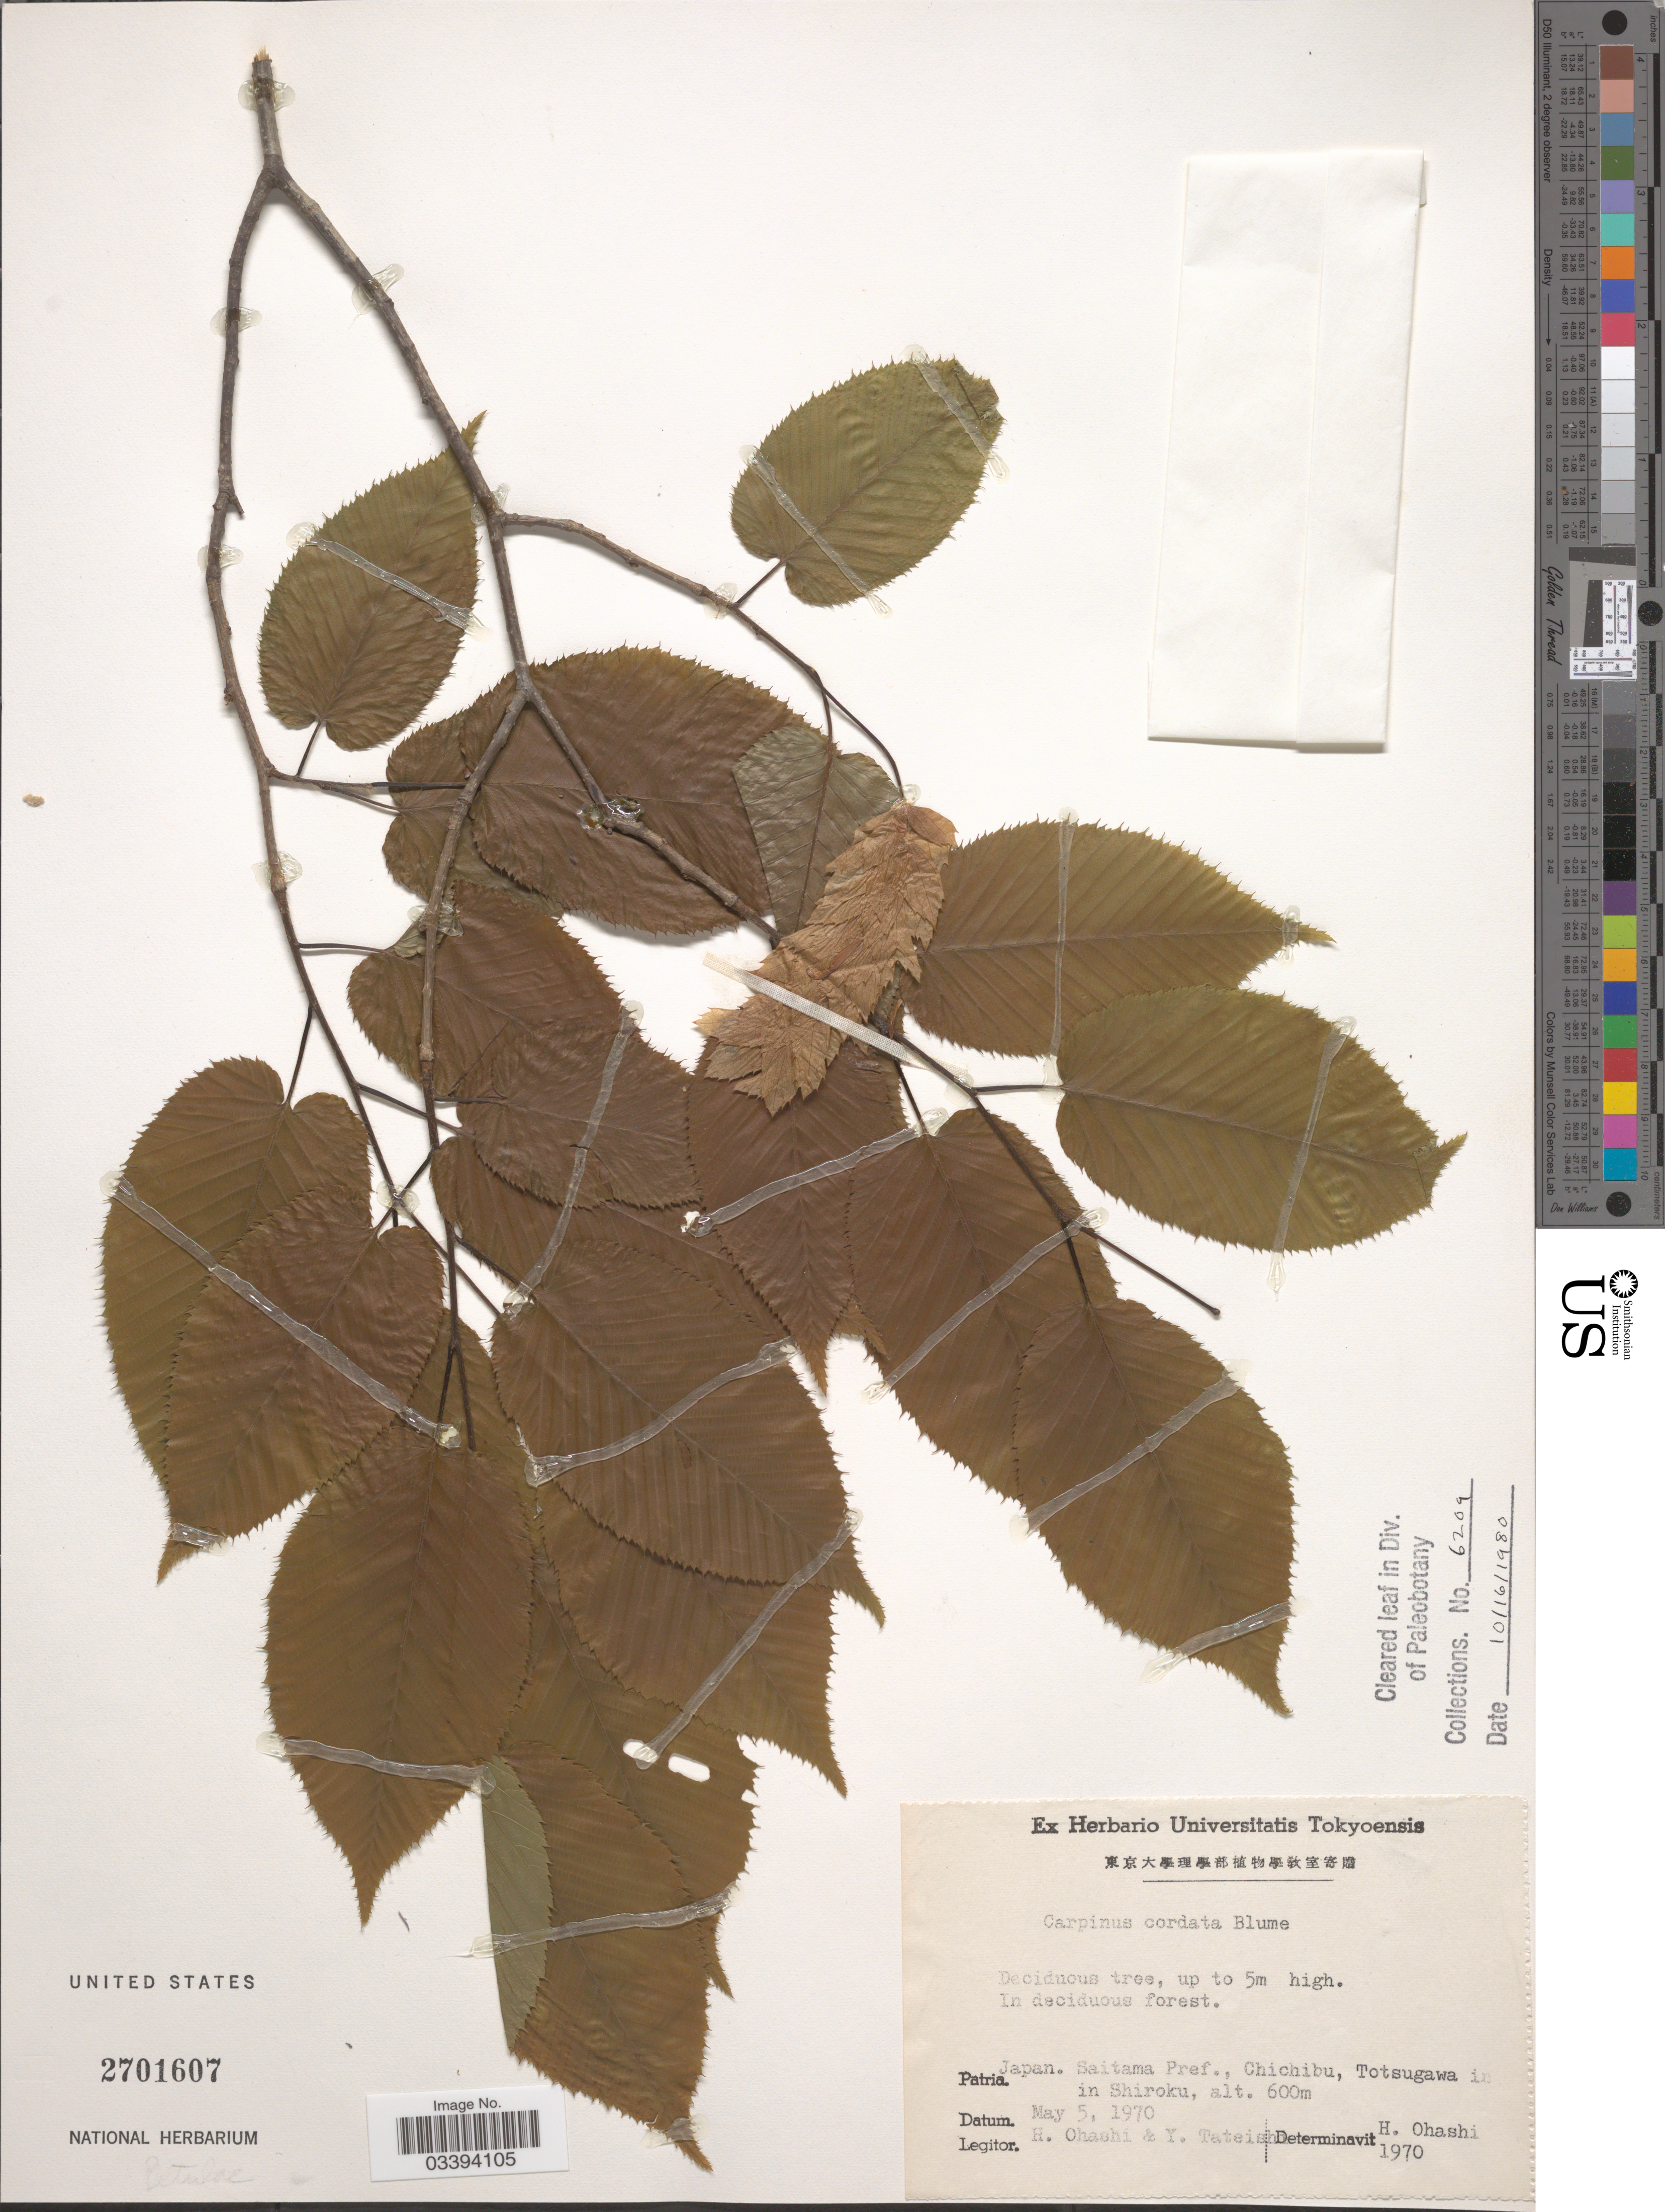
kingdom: Plantae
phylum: Tracheophyta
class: Magnoliopsida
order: Fagales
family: Betulaceae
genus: Carpinus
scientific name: Carpinus cordata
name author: Blume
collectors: H. Ohashi & Y. Tateishi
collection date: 1970-05-05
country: Japan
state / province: Saitama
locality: Saitama Pref., Chichibu, Totsugawa in Shiroku.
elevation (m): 600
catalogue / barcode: US 2701607